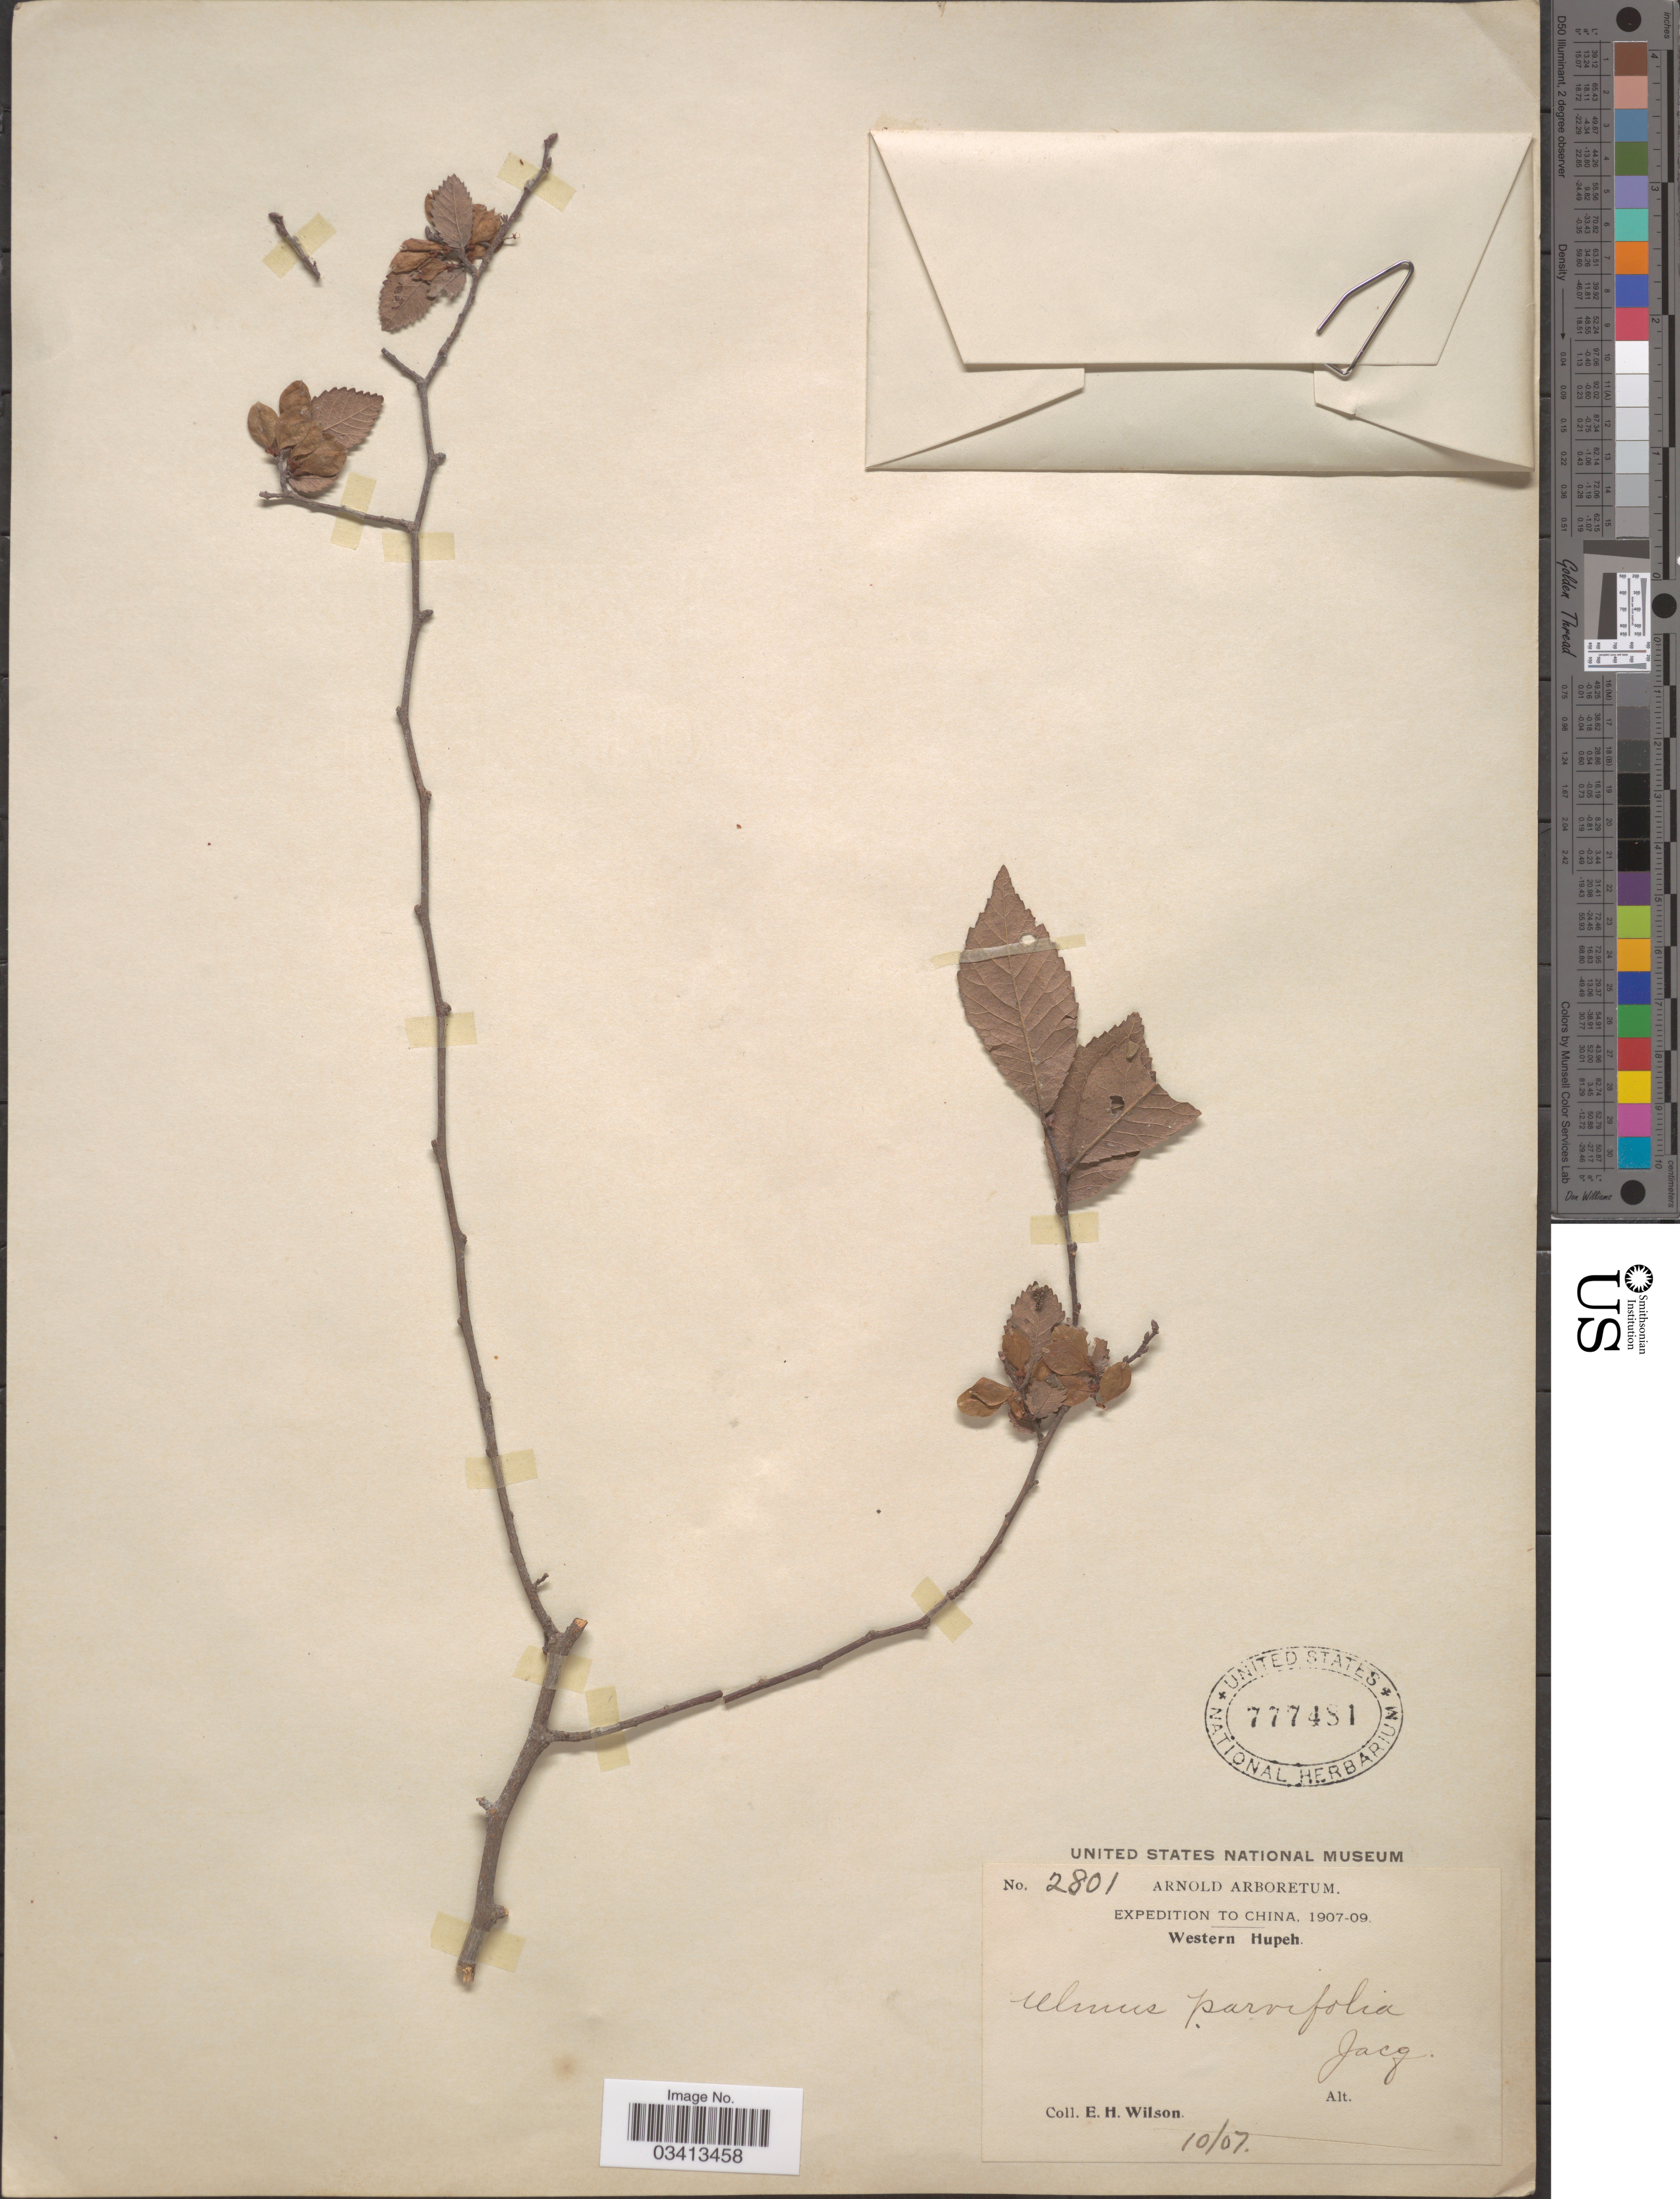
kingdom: Plantae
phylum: Tracheophyta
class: Magnoliopsida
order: Rosales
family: Ulmaceae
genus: Ulmus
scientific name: Ulmus parvifolia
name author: Jacq.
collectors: E. Wilson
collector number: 2801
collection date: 1907-10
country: China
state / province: Hubei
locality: Western Hupeh.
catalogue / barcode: US 777481